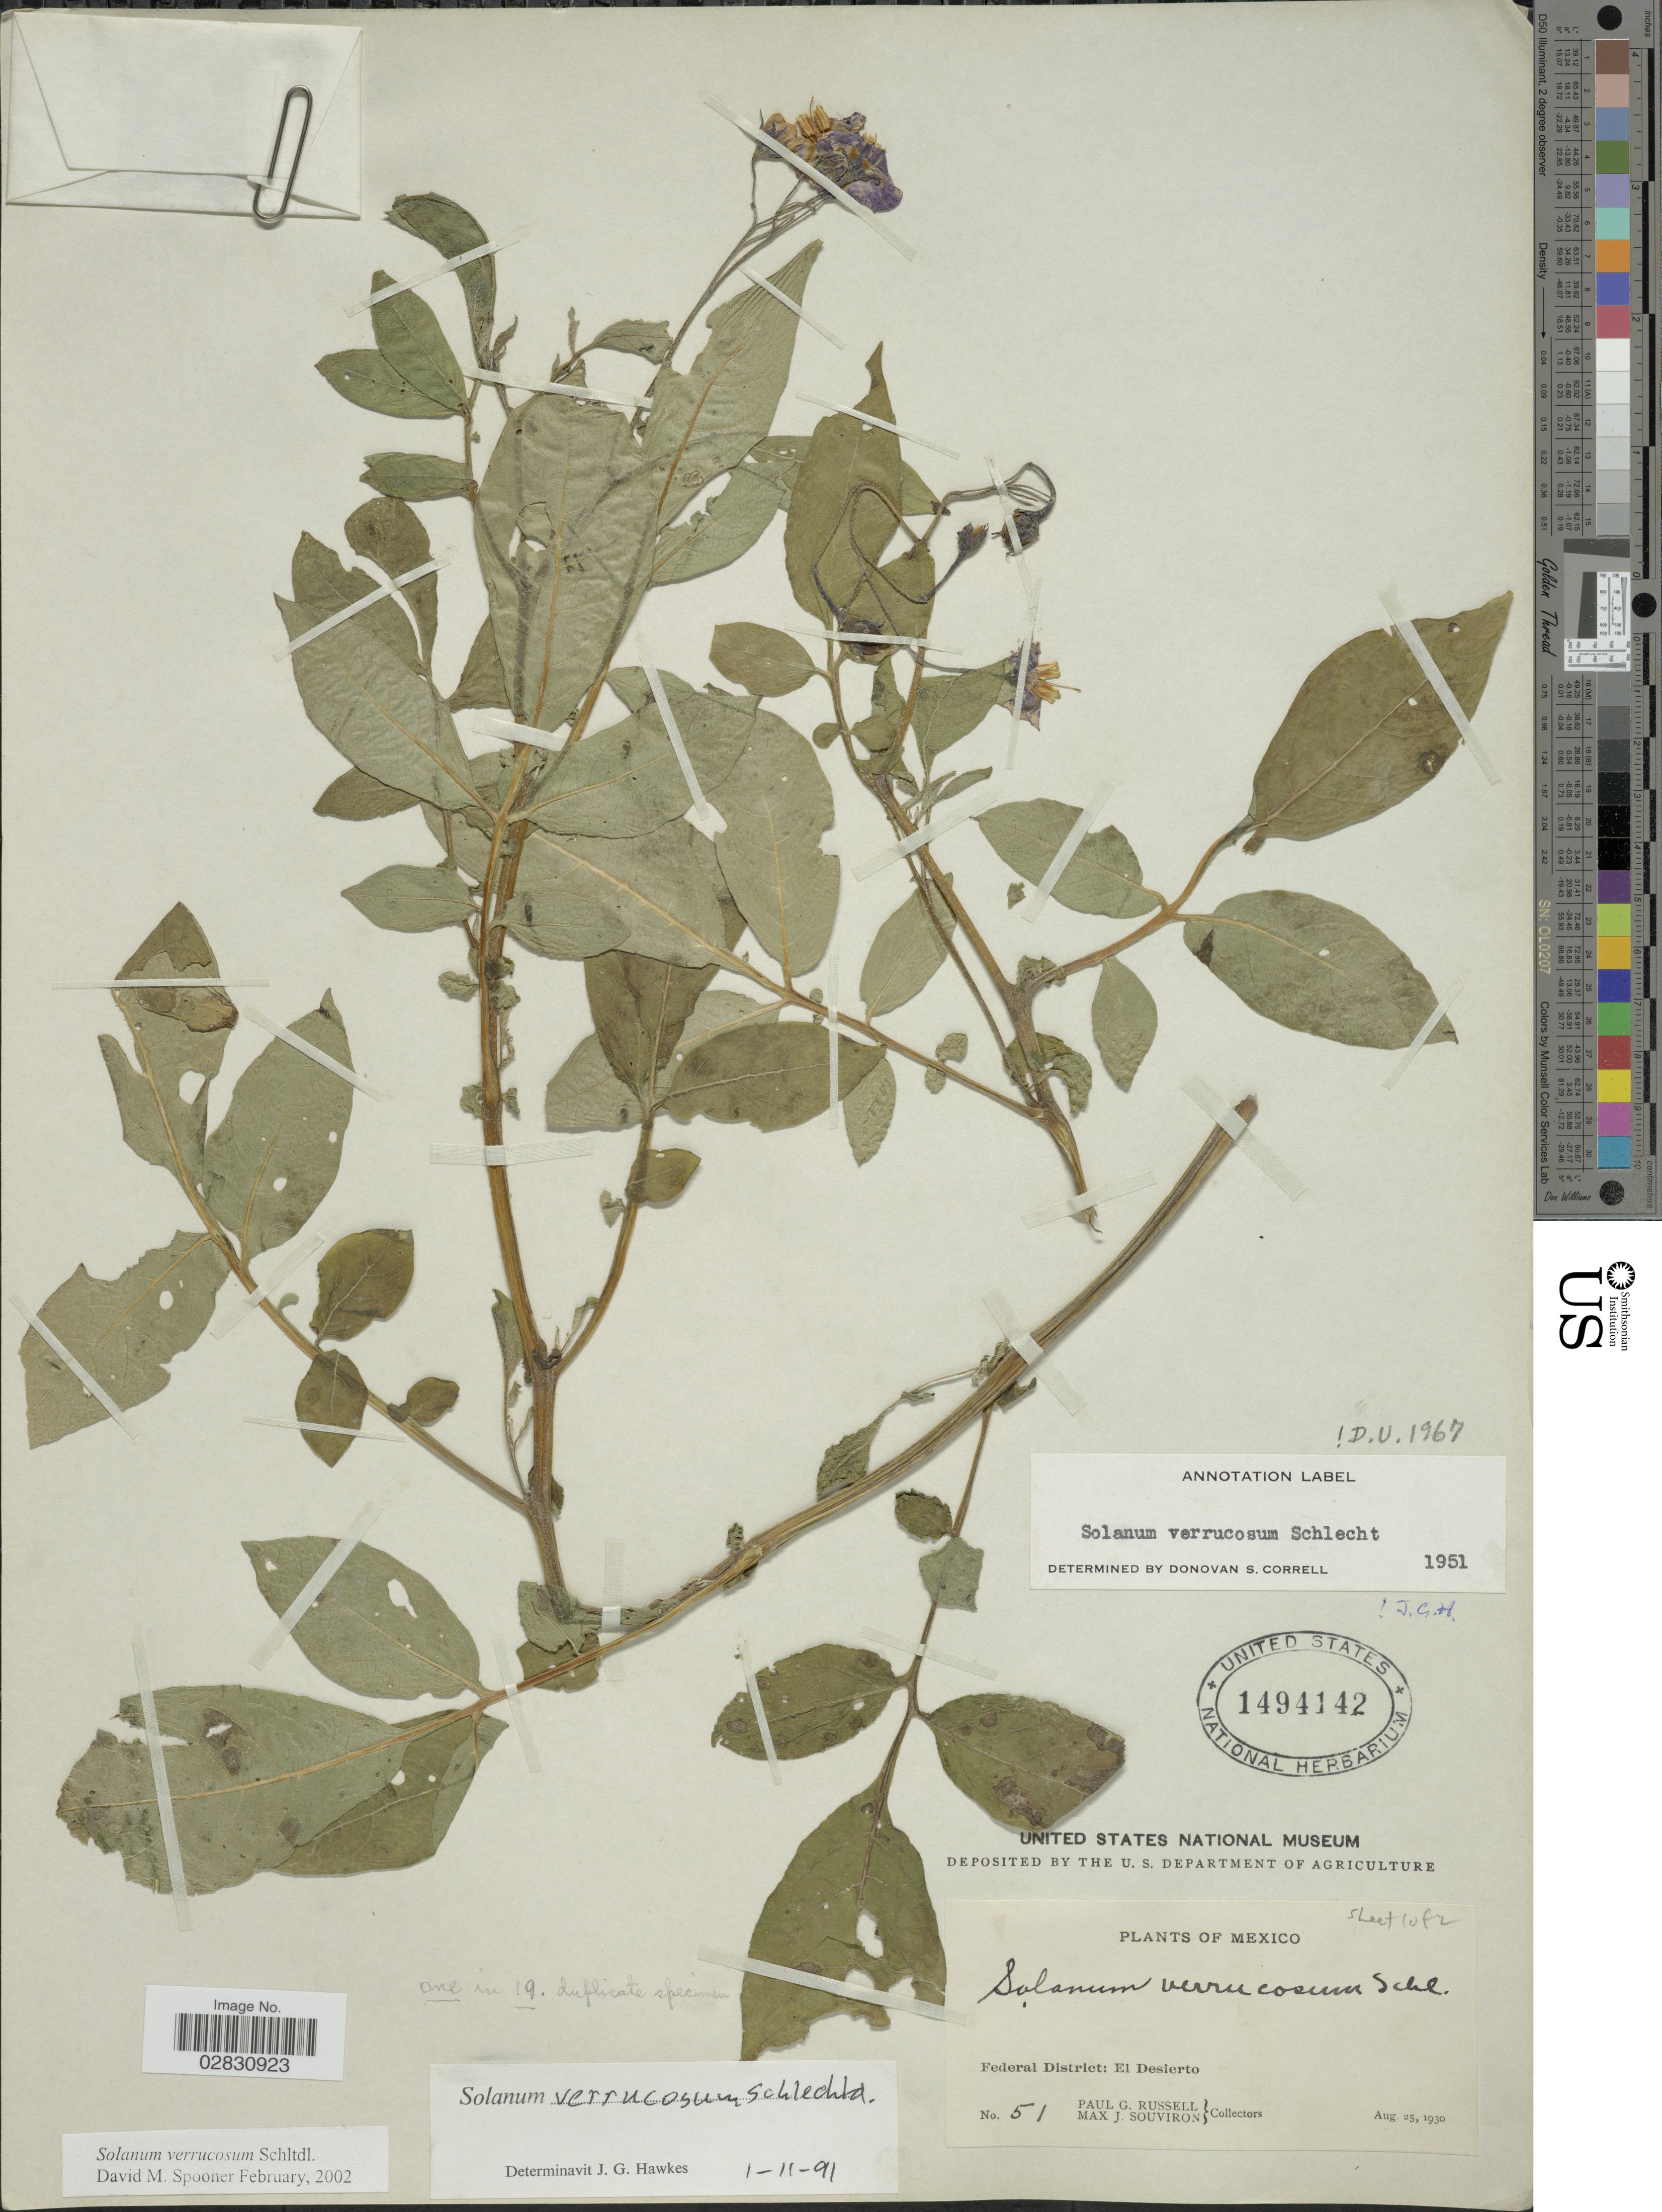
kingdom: Plantae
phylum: Tracheophyta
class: Magnoliopsida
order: Solanales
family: Solanaceae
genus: Solanum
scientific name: Solanum verrucosum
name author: Schltdl.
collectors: P. G. Russell & M. J. Souviron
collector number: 51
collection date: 1930-08-25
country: Mexico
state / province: Distrito Federal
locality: Federal District: El Desierto.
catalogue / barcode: US 1494142